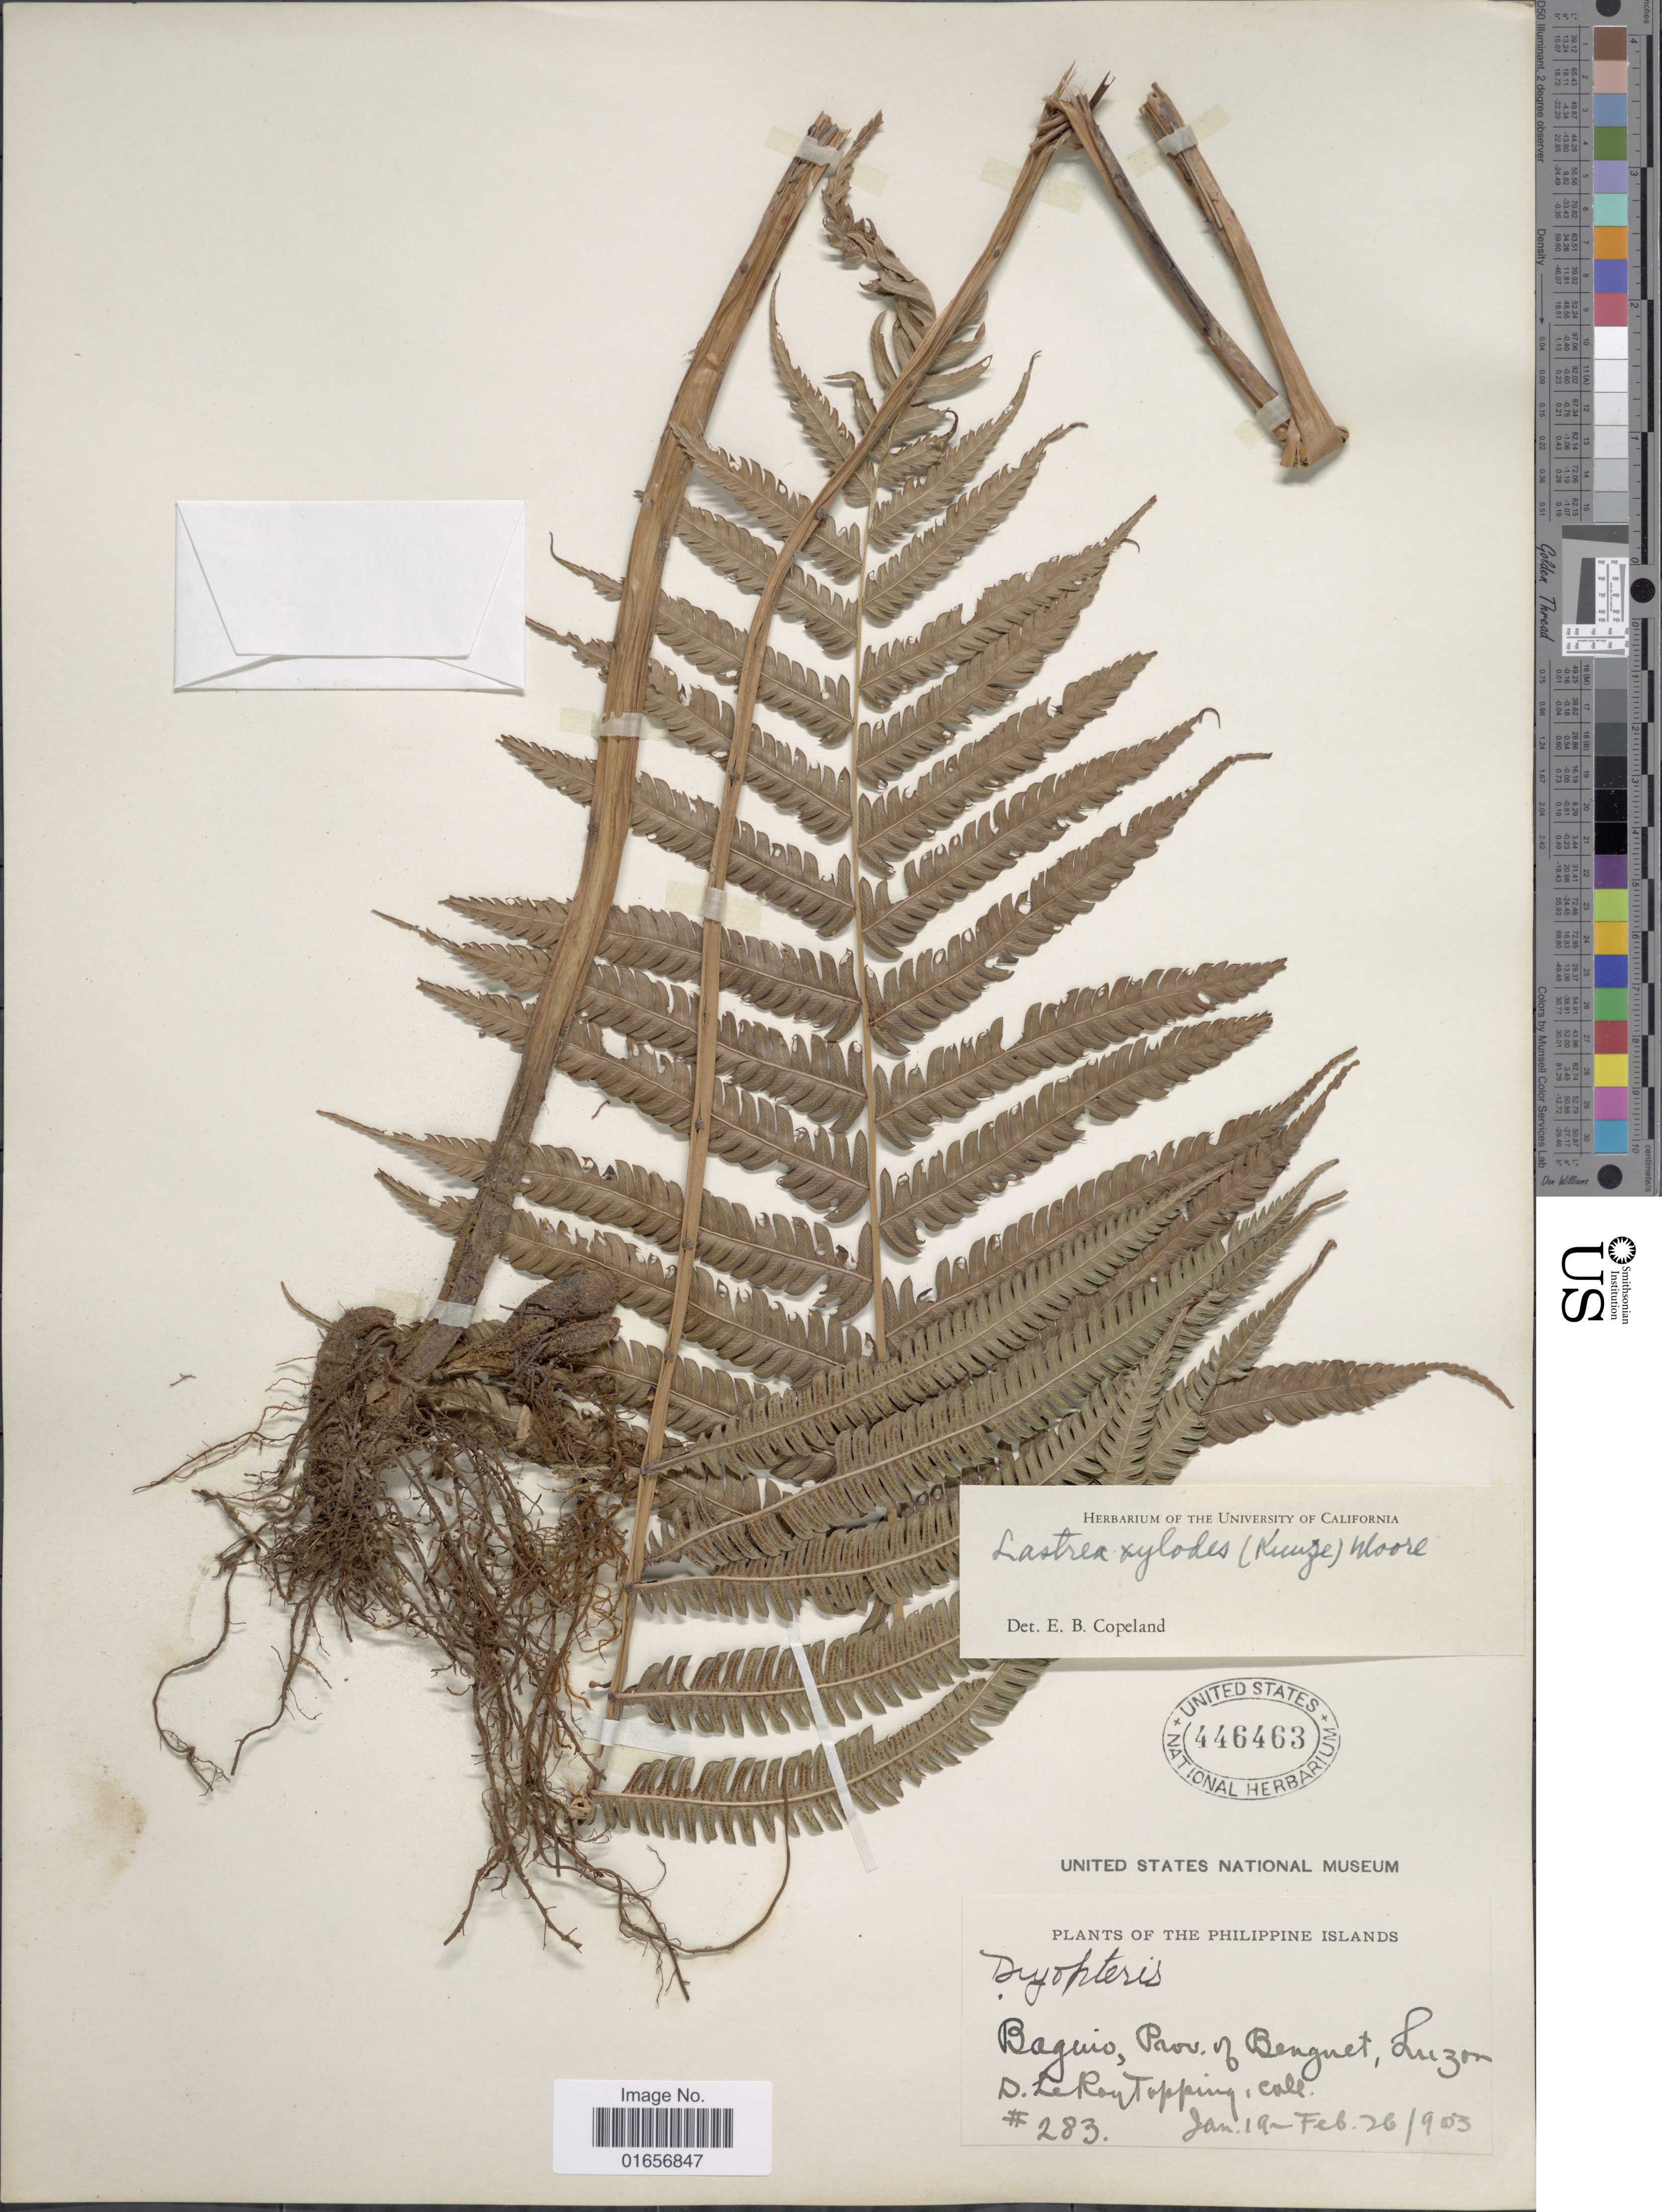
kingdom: Plantae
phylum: Tracheophyta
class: Polypodiopsida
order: Polypodiales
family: Thelypteridaceae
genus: Pseudocyclosorus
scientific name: Pseudocyclosorus tylodes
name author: (Kunze) Ching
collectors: D. L. Topping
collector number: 283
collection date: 1903-01-19/1903-02-26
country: Philippines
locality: Baguio, Prov. of Benguet, Luzon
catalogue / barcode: US 446463